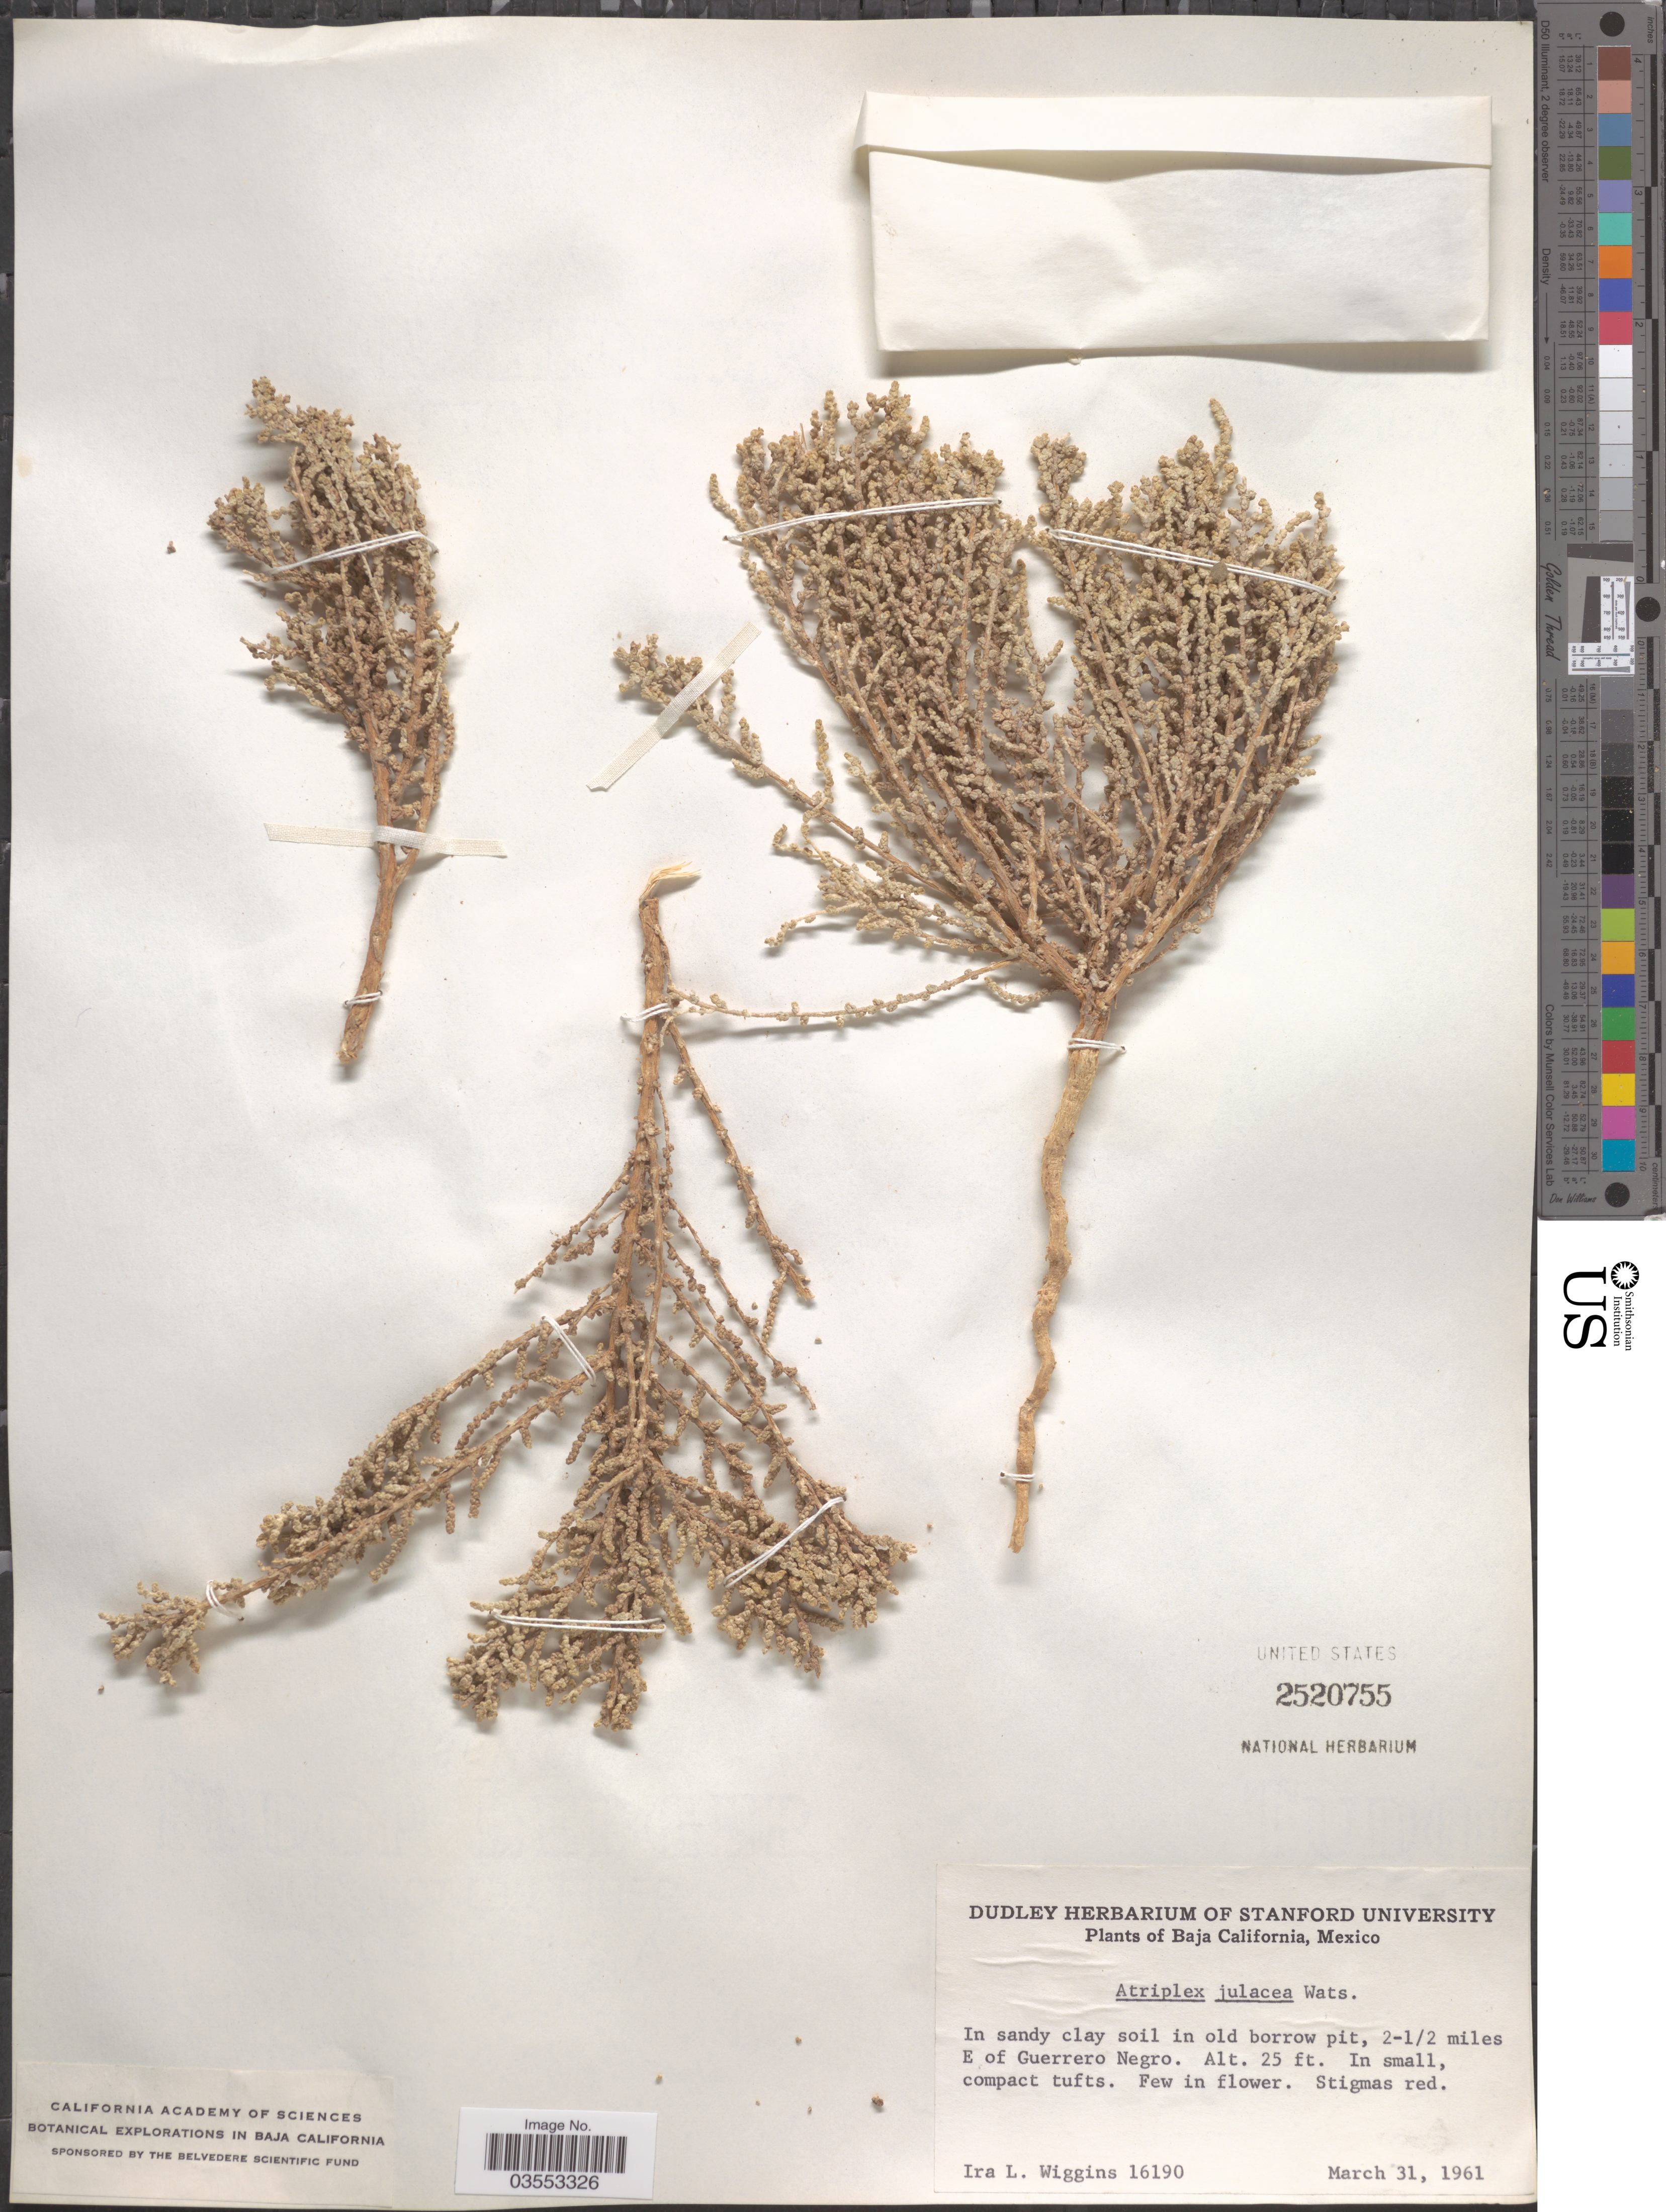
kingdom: Plantae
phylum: Tracheophyta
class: Magnoliopsida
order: Caryophyllales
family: Amaranthaceae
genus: Atriplex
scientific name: Atriplex julacea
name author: S. Watson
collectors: I. L. Wiggins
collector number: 16190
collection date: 1961-03-31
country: Mexico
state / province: Baja California Sur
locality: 2-1/2 miles E of Guerrero Negro.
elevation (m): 8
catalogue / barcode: US 2520755